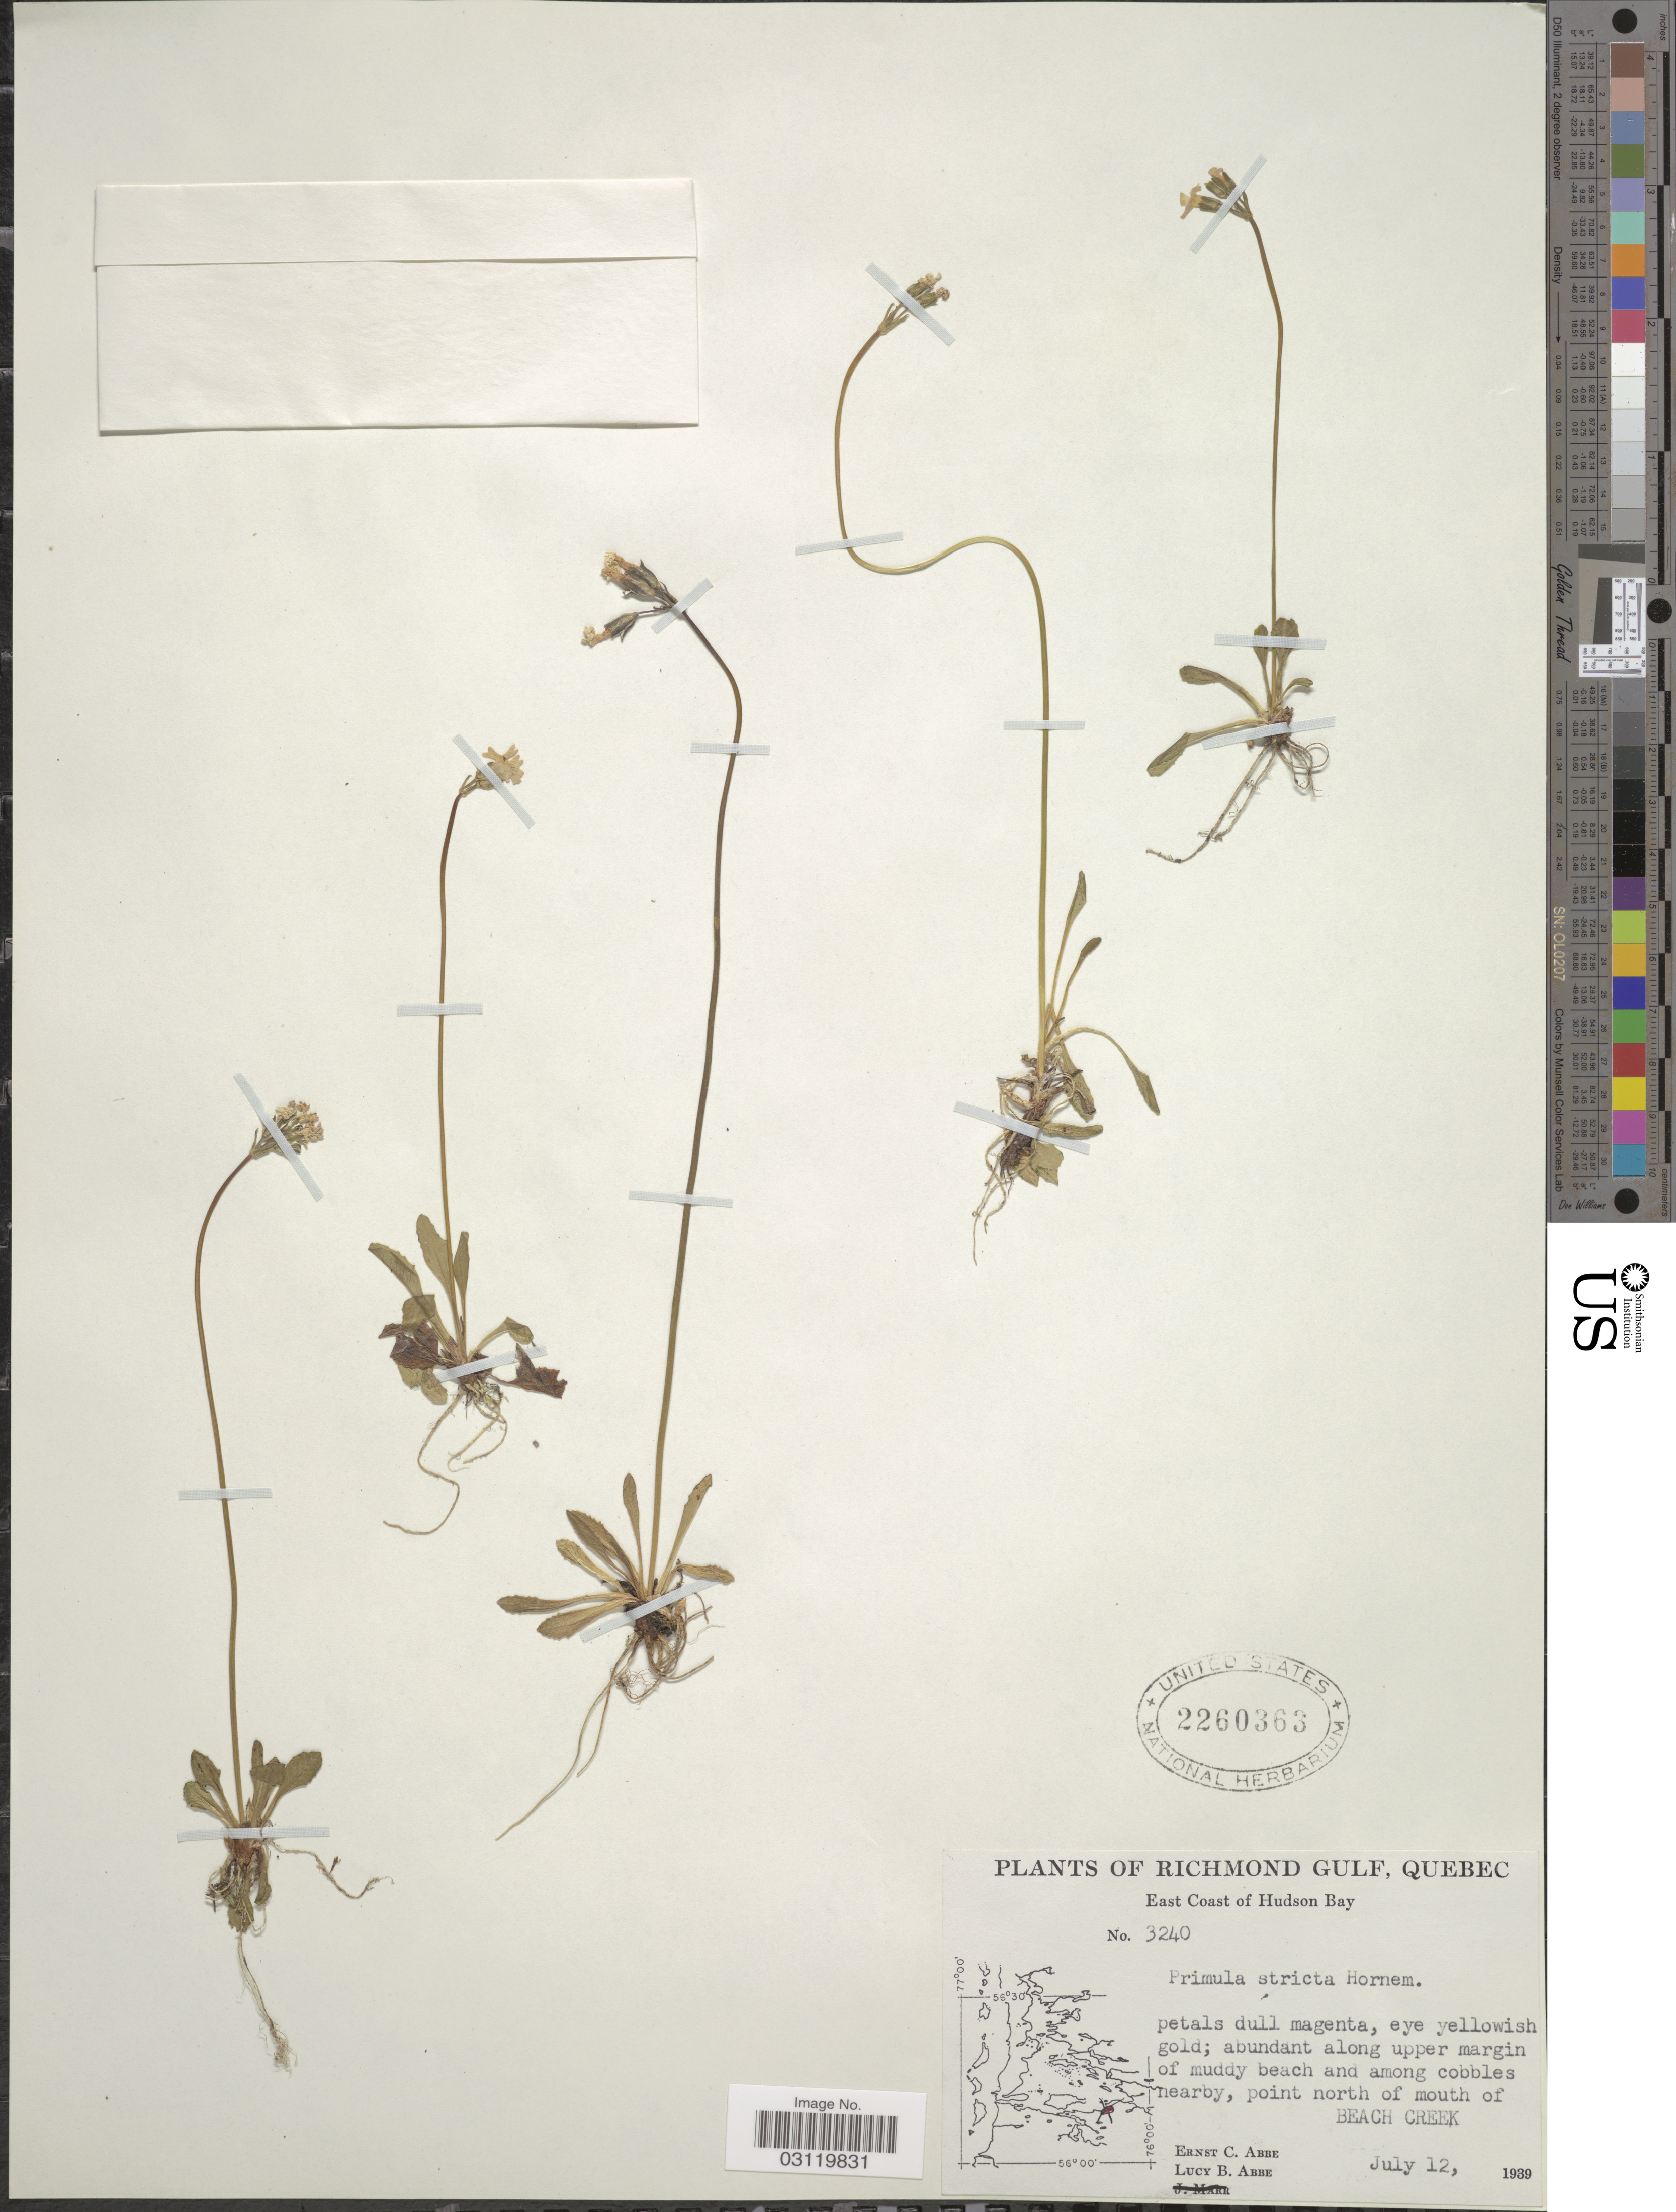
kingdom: Plantae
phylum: Tracheophyta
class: Magnoliopsida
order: Ericales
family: Primulaceae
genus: Primula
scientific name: Primula stricta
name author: Hornem.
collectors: E. C. Abbe & L. B. Abbe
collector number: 3240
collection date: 1939-07-12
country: Canada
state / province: Quebec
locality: Richmond Gulf, East Coast of Hudson Bay, abundant along upper margin of muddy beach and among cobbles nearby, point north of mouth of Beach Creek.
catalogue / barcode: US 2260363